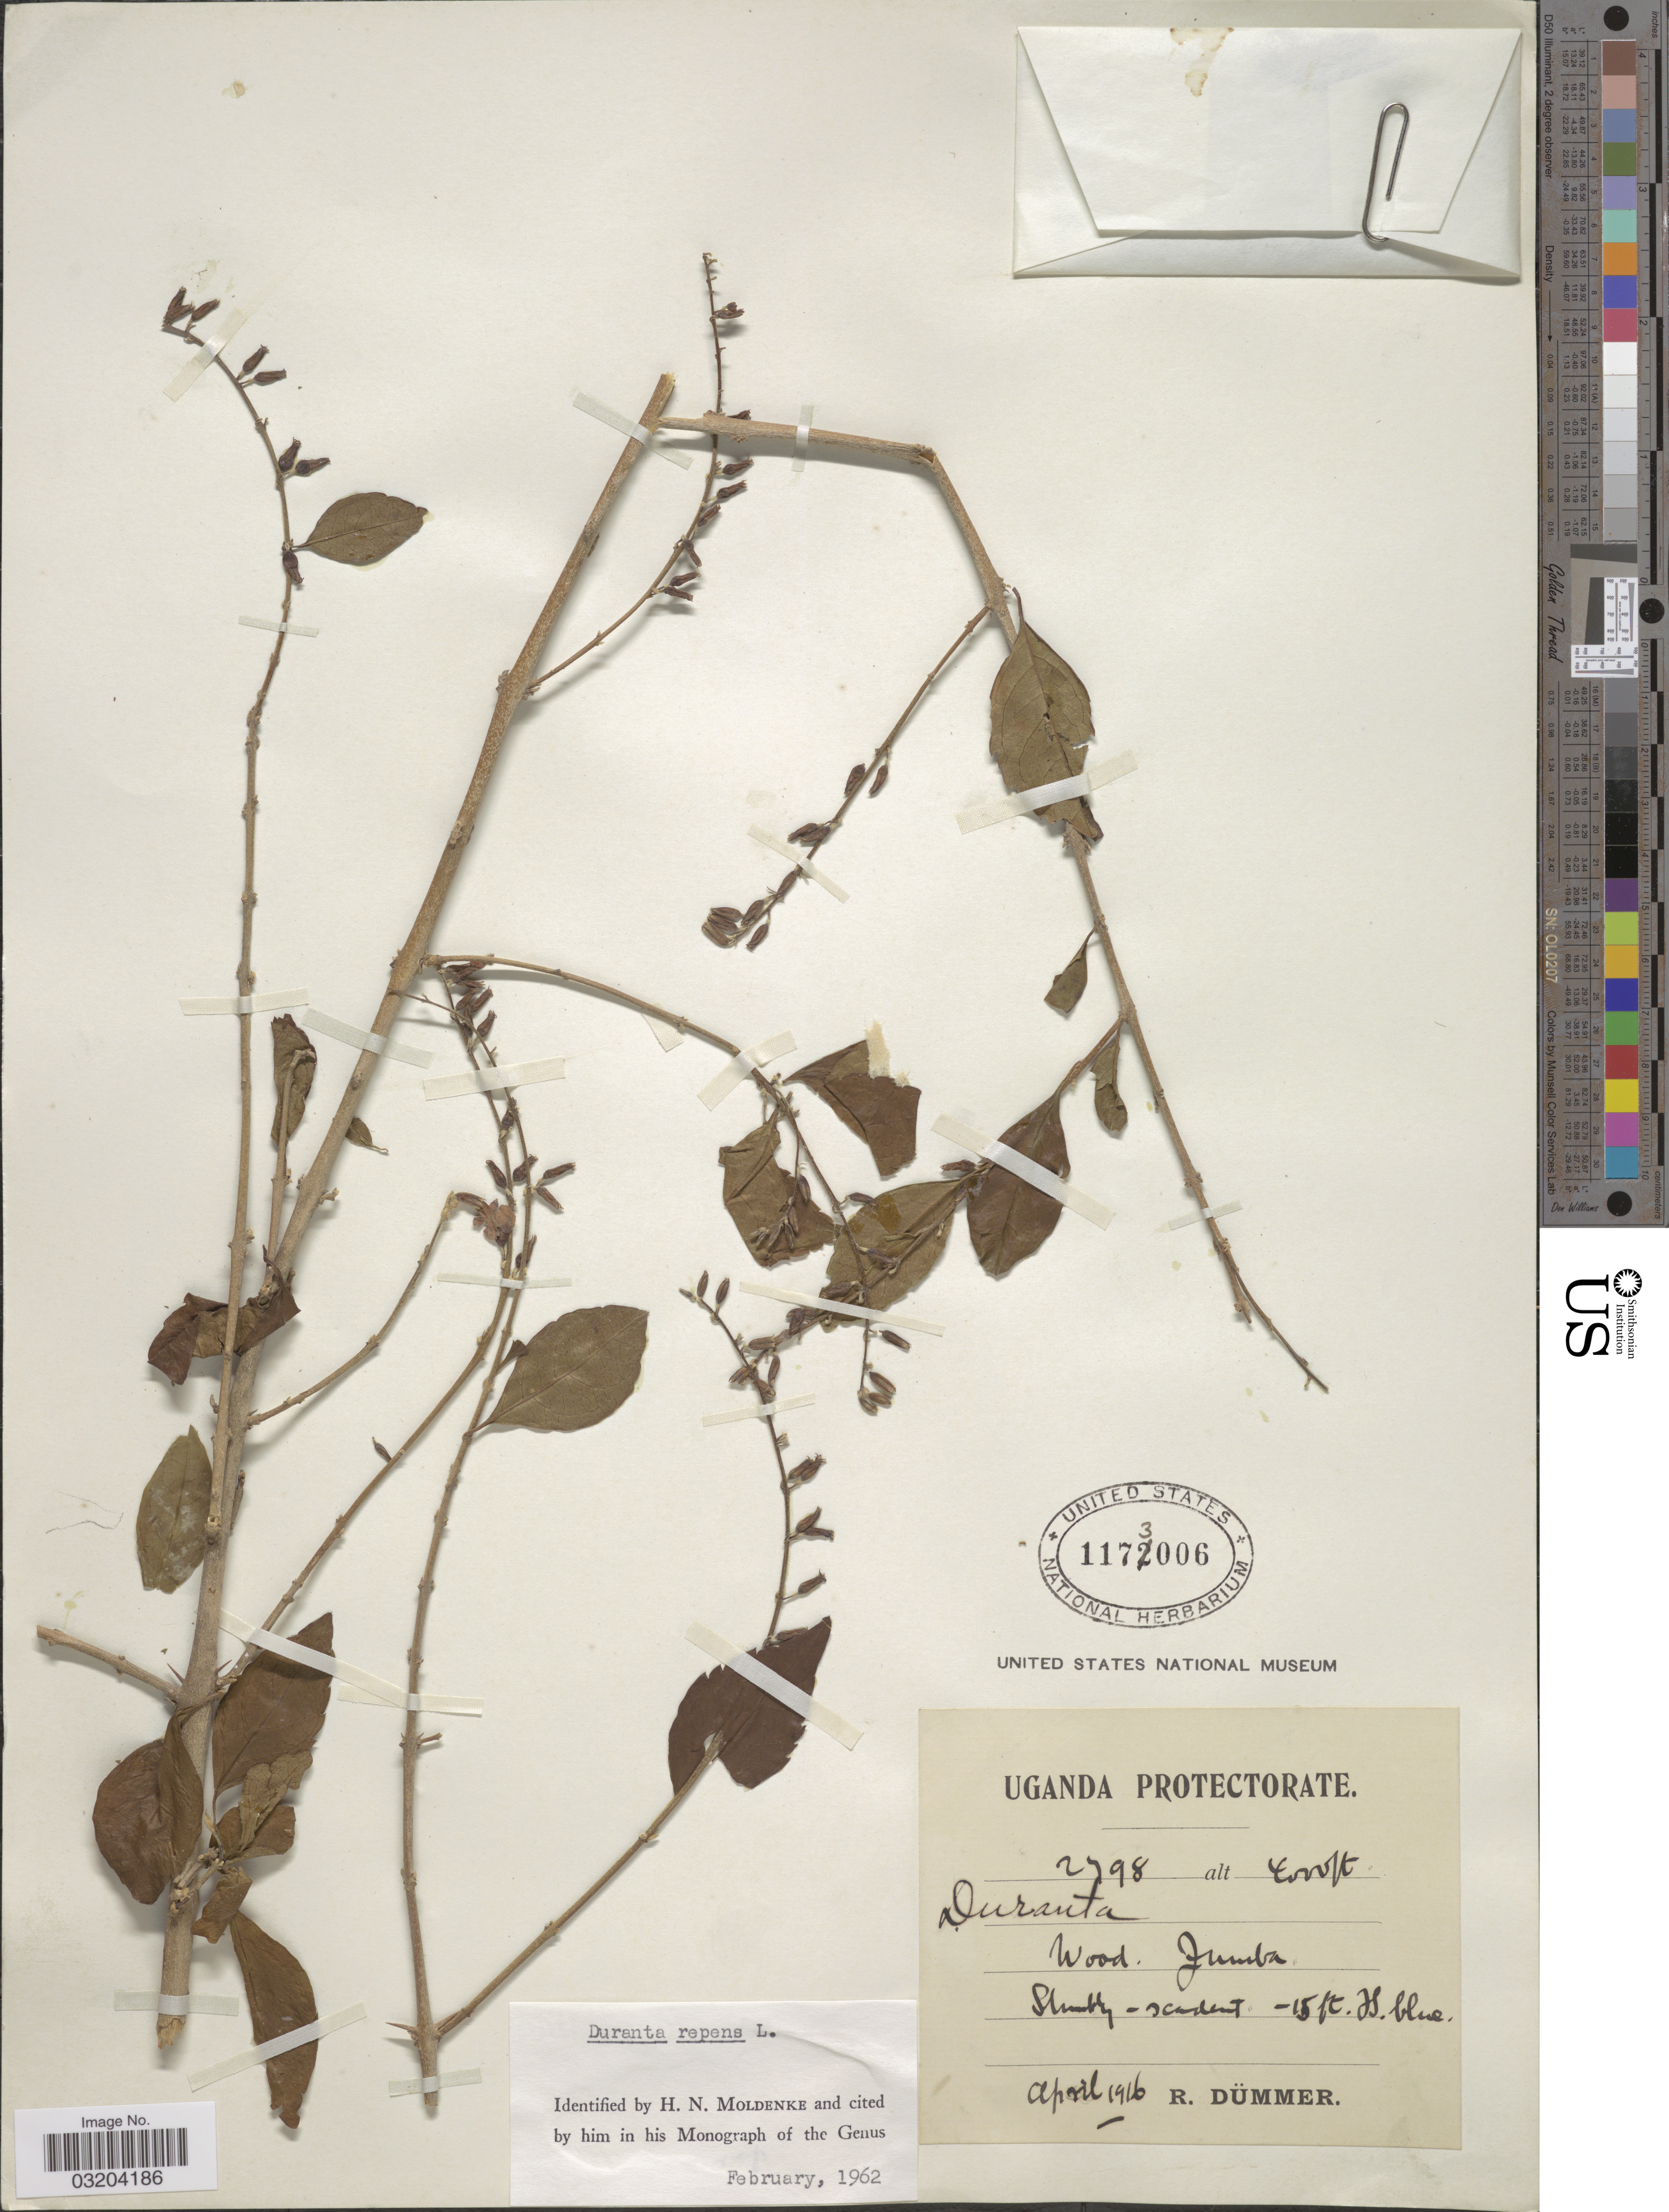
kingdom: Plantae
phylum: Tracheophyta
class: Magnoliopsida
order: Lamiales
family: Verbenaceae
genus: Duranta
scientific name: Duranta erecta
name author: L.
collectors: R. A. Dümmer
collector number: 2798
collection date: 1916-04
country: Uganda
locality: Uganda Protectorate. Jumba.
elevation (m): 1219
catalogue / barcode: US 1173006